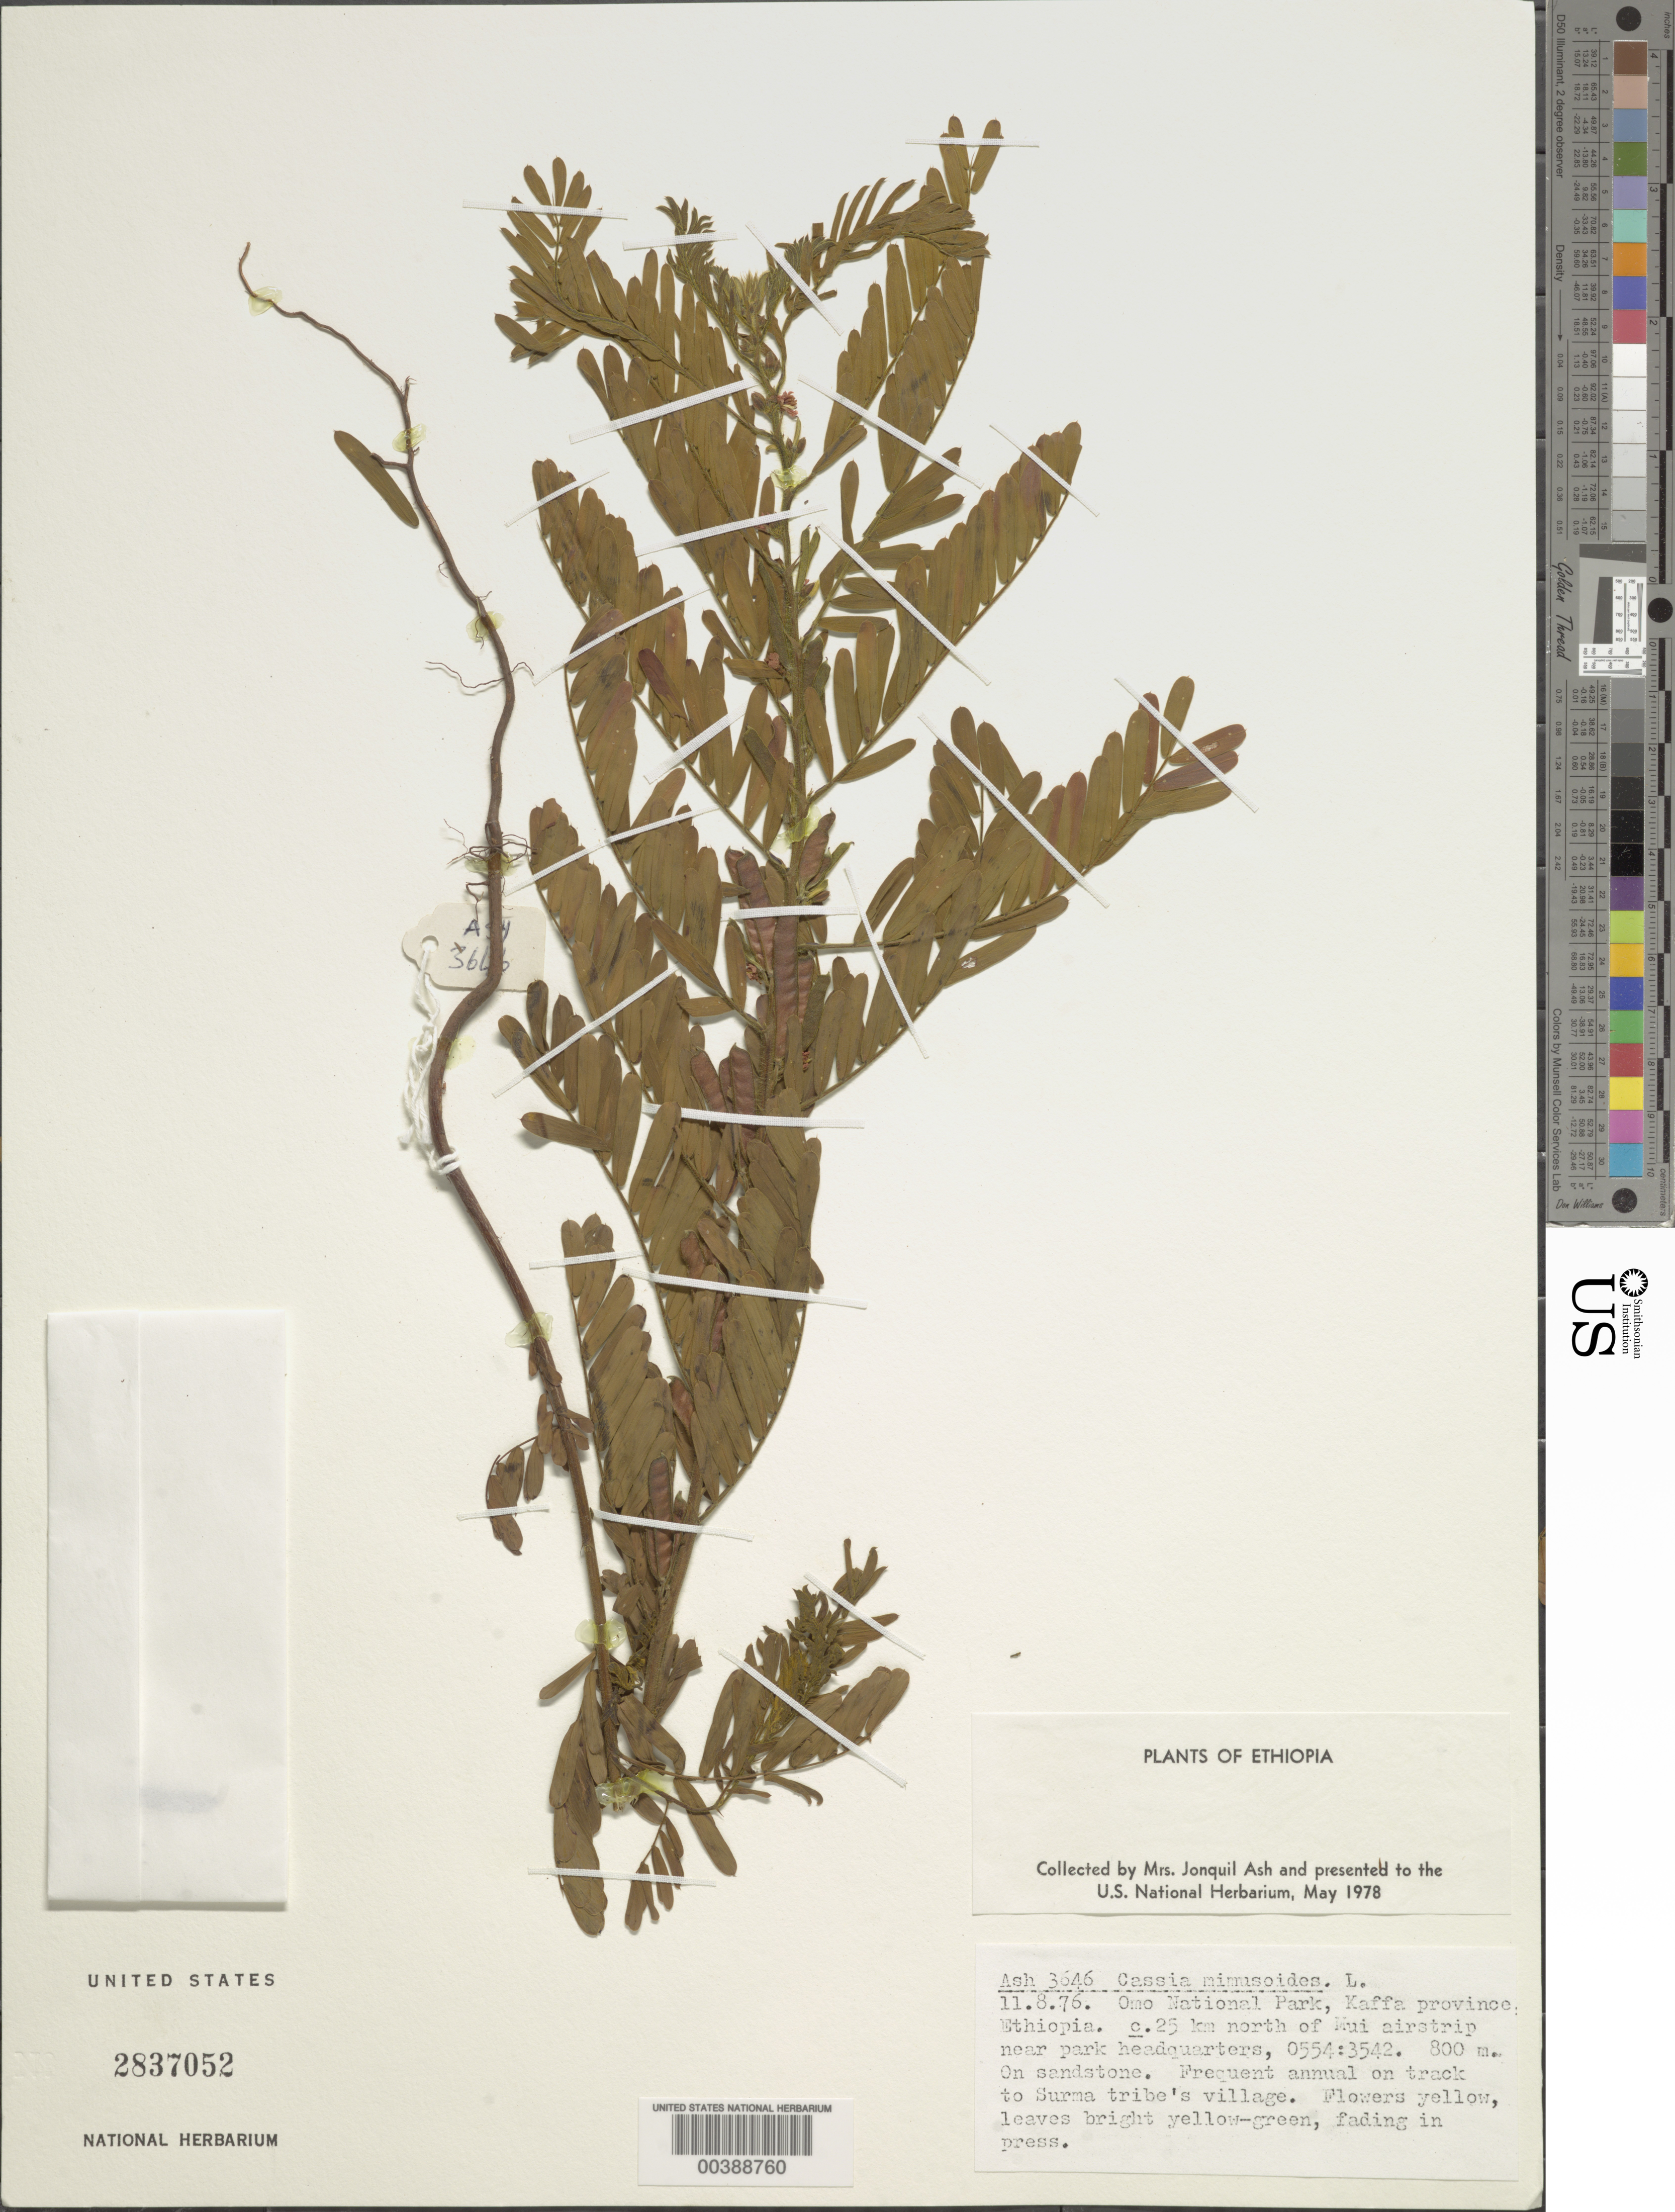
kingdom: Plantae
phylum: Tracheophyta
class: Magnoliopsida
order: Fabales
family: Fabaceae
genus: Chamaecrista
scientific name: Chamaecrista mimosoides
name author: (L.) Greene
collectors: J. Ash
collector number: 3646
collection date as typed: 11 Aug 1976 or 08 Nov 1976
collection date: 1976-08-11 or 1976-11-08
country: Ethiopia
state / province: South West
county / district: Keffa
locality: Omo national park, ca 25 km n of mui airstrip near park headquarters; on track to surma tribe's village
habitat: On sandstone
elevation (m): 800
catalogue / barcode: US 2837052